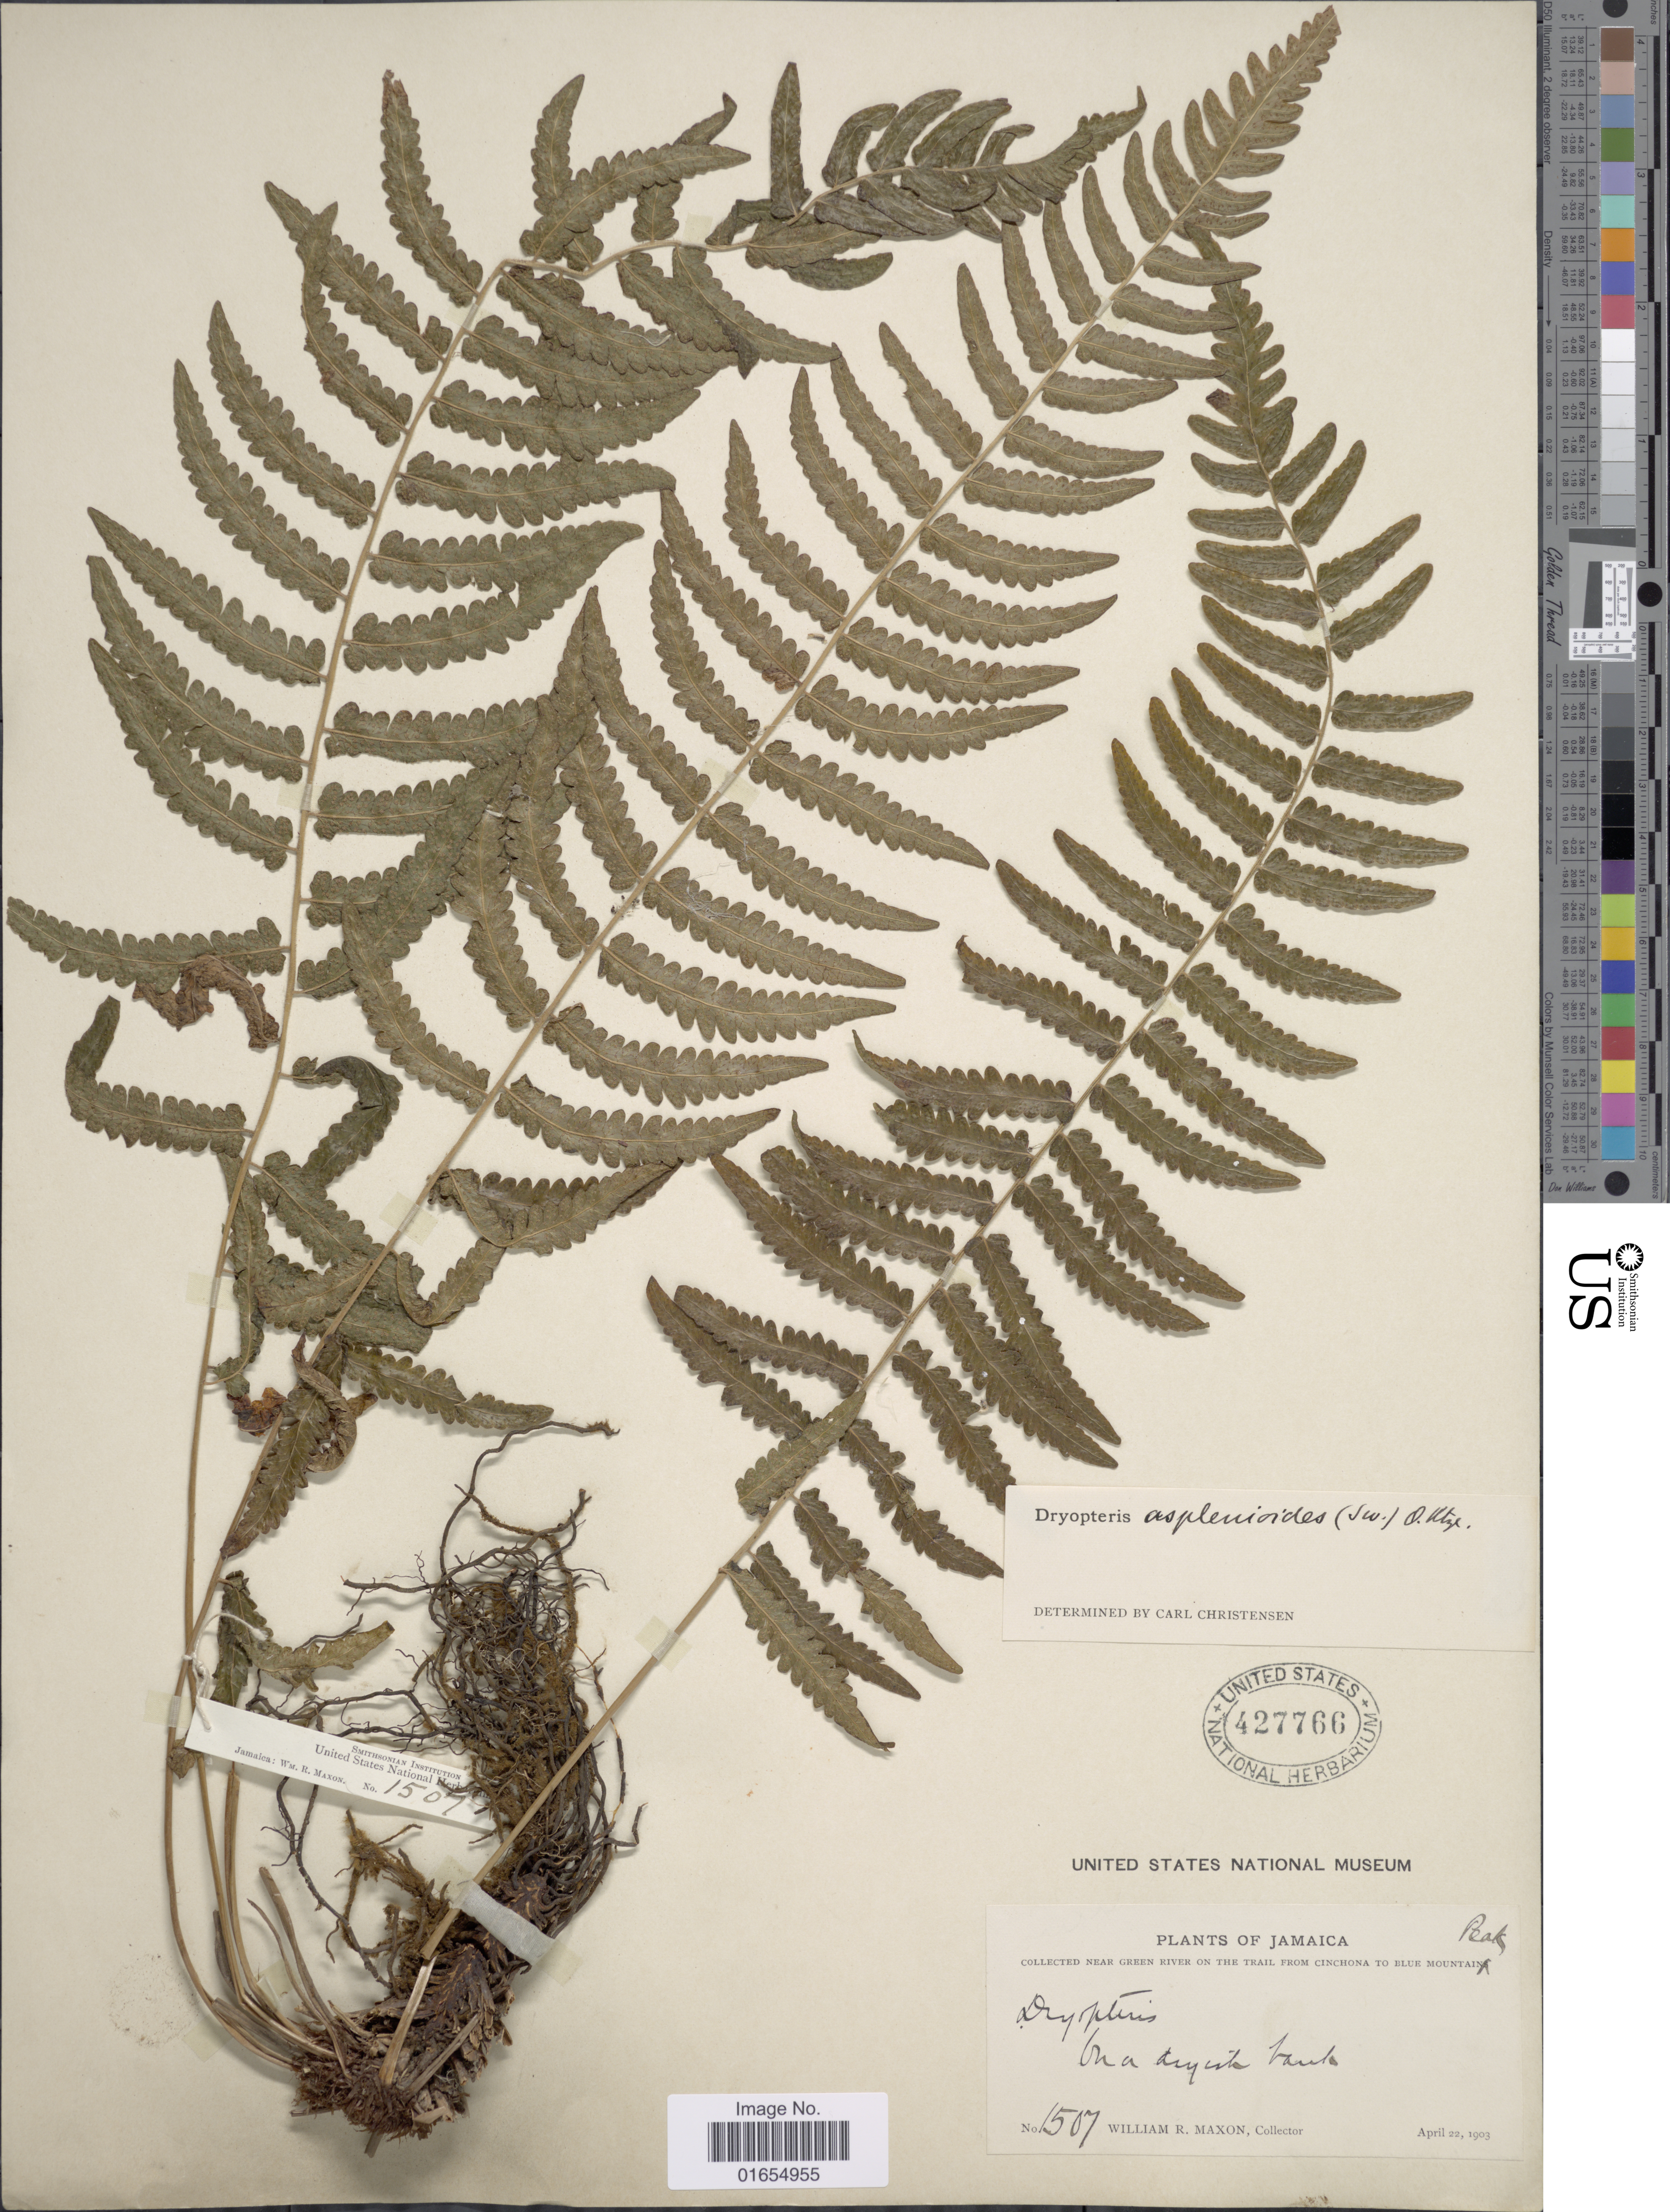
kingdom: Plantae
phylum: Tracheophyta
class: Polypodiopsida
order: Polypodiales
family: Thelypteridaceae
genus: Goniopteris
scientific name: Goniopteris retroflexa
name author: (L.) Pic. Serm.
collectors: W. R. Maxon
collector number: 1507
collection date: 1903-04-22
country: Jamaica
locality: Collected near Green River on the trail from Cinchona to Blue Mountain peak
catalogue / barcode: US 427766